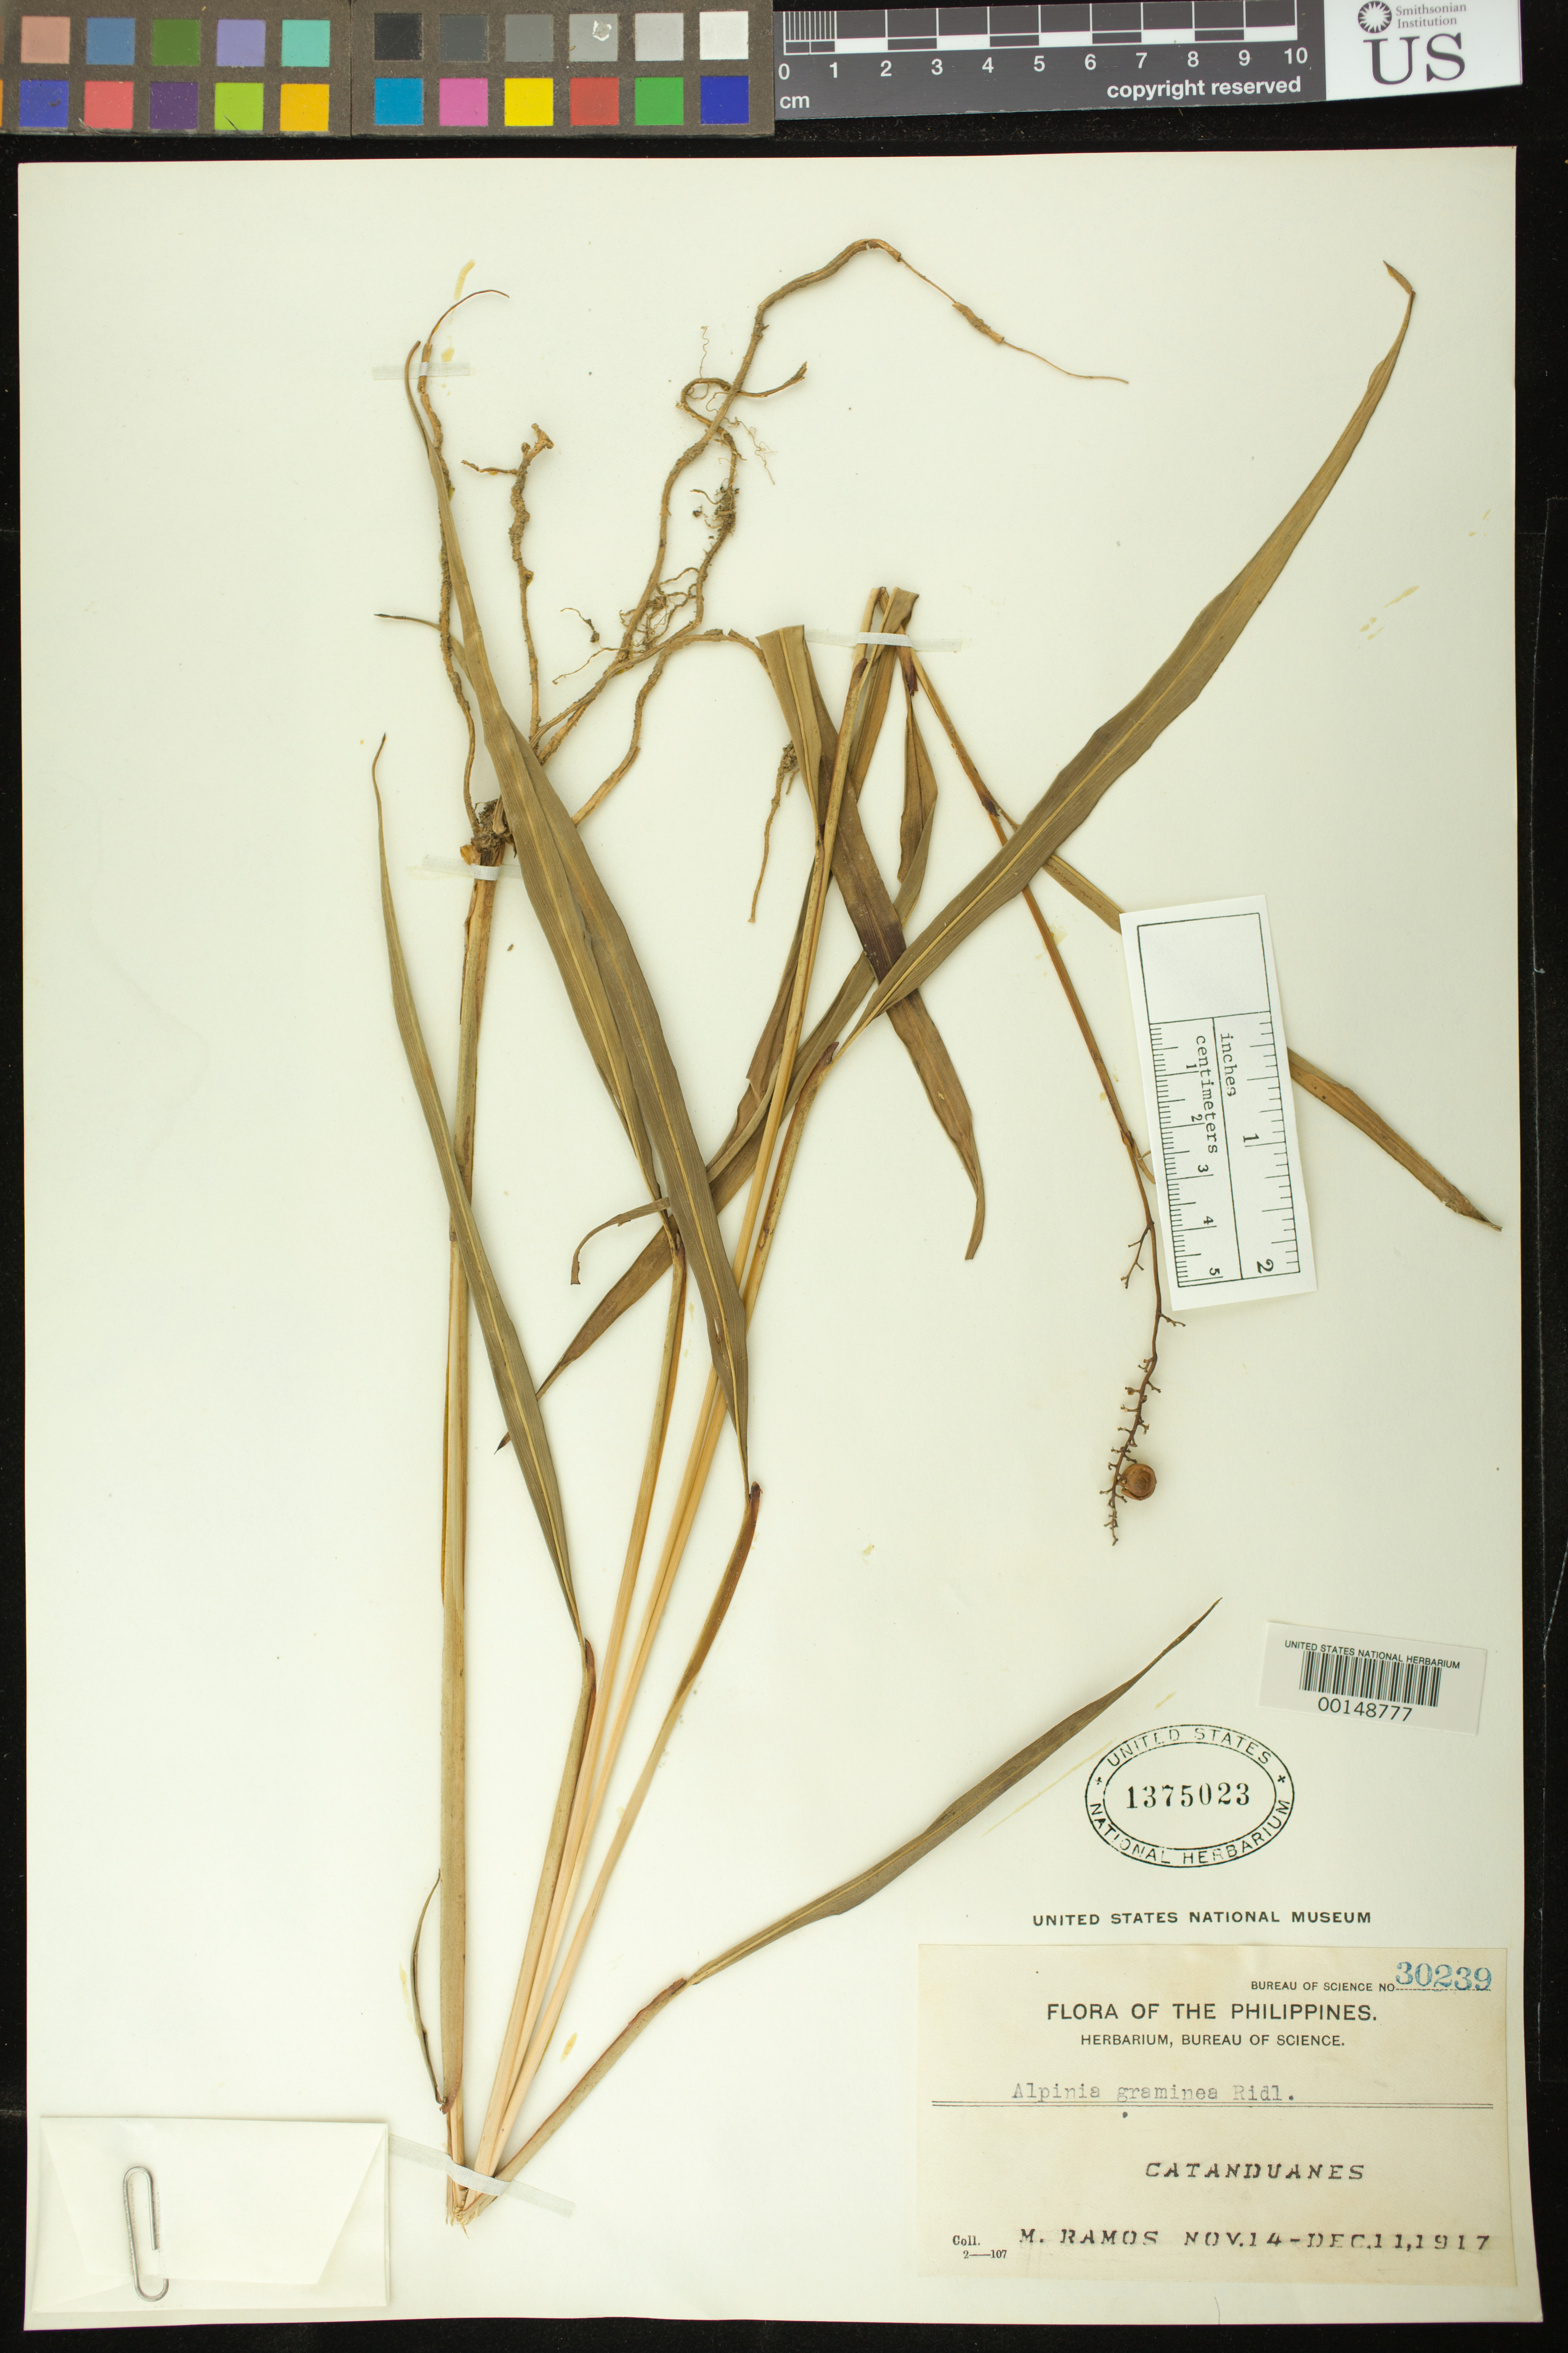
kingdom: Plantae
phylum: Tracheophyta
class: Liliopsida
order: Zingiberales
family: Zingiberaceae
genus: Alpinia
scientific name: Alpinia graminea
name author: Ridl.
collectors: M. Ramos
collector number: Bur. Sci. 30239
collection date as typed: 14 Nov 1917 to 11 Dec 1917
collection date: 1917-11-14/1917-12-11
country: Philippines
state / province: Bicol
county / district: Catanduanes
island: Catanduanes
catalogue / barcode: US 1375023